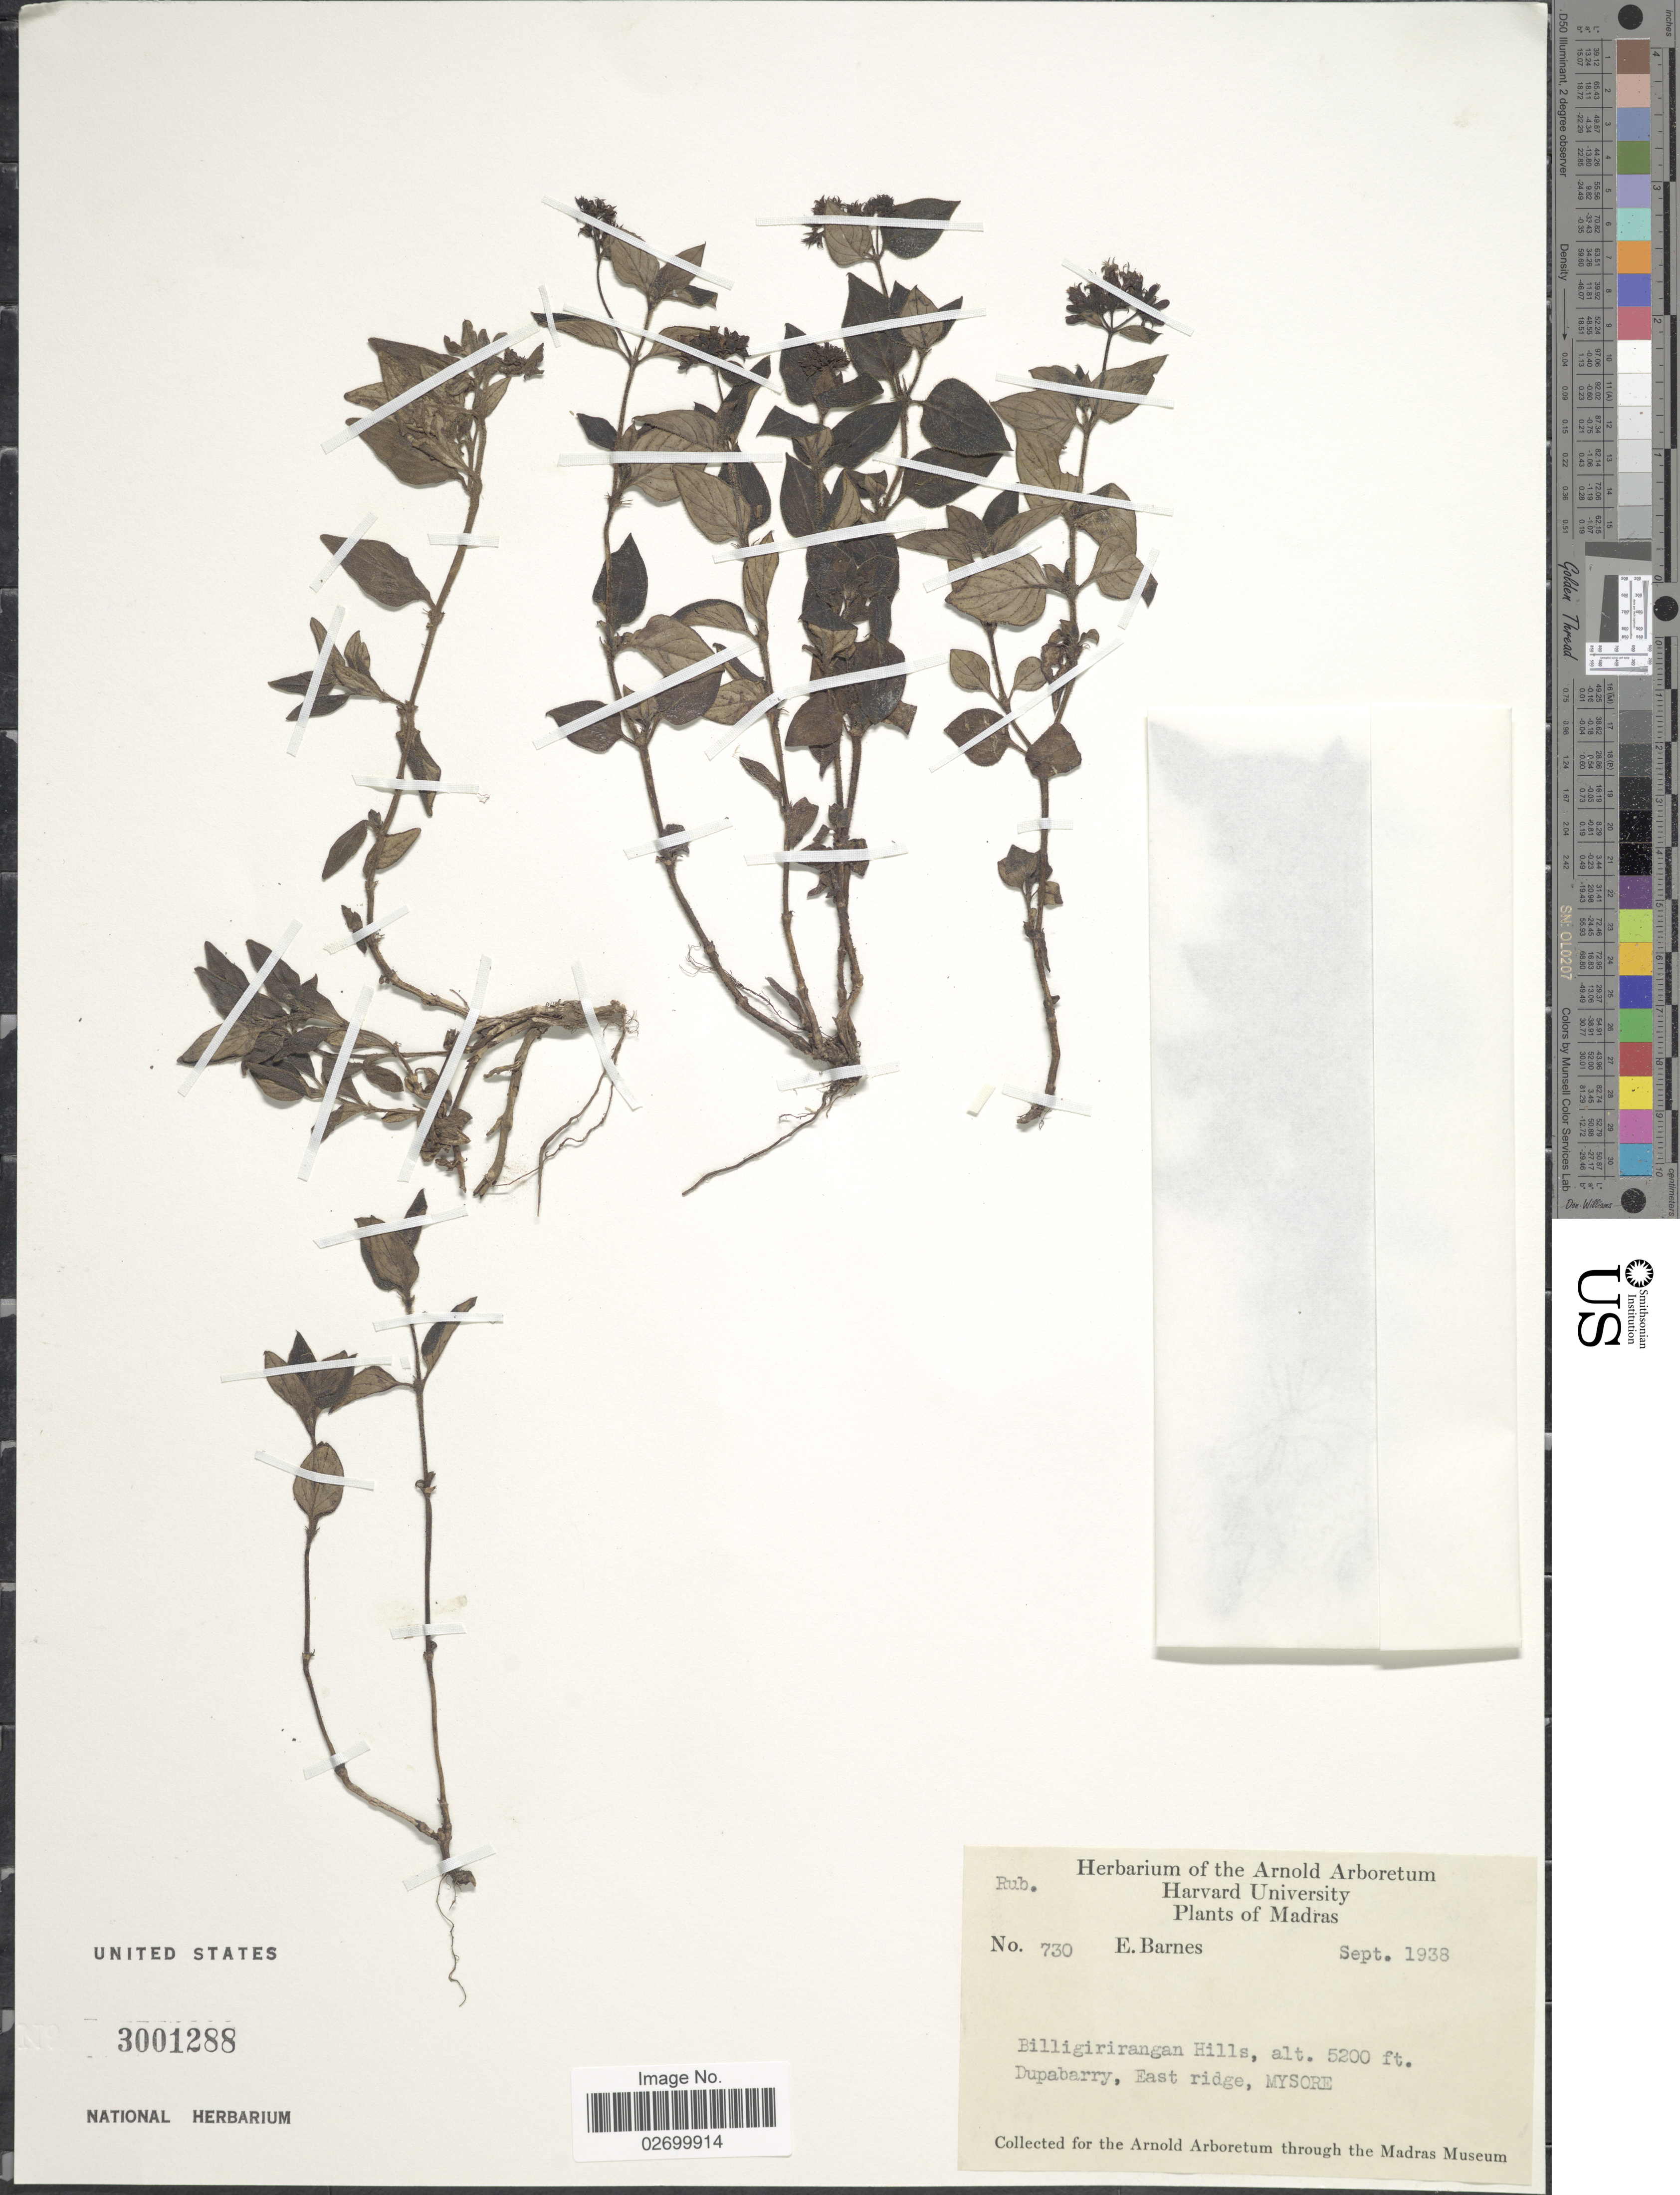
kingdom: Plantae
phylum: Tracheophyta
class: Magnoliopsida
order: Gentianales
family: Rubiaceae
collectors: E. Barnes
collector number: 730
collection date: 1938-09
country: India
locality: Madras, Billigirirangan Hills, Dupabarry, East Ridge, Mysore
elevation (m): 1585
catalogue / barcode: US 3001288